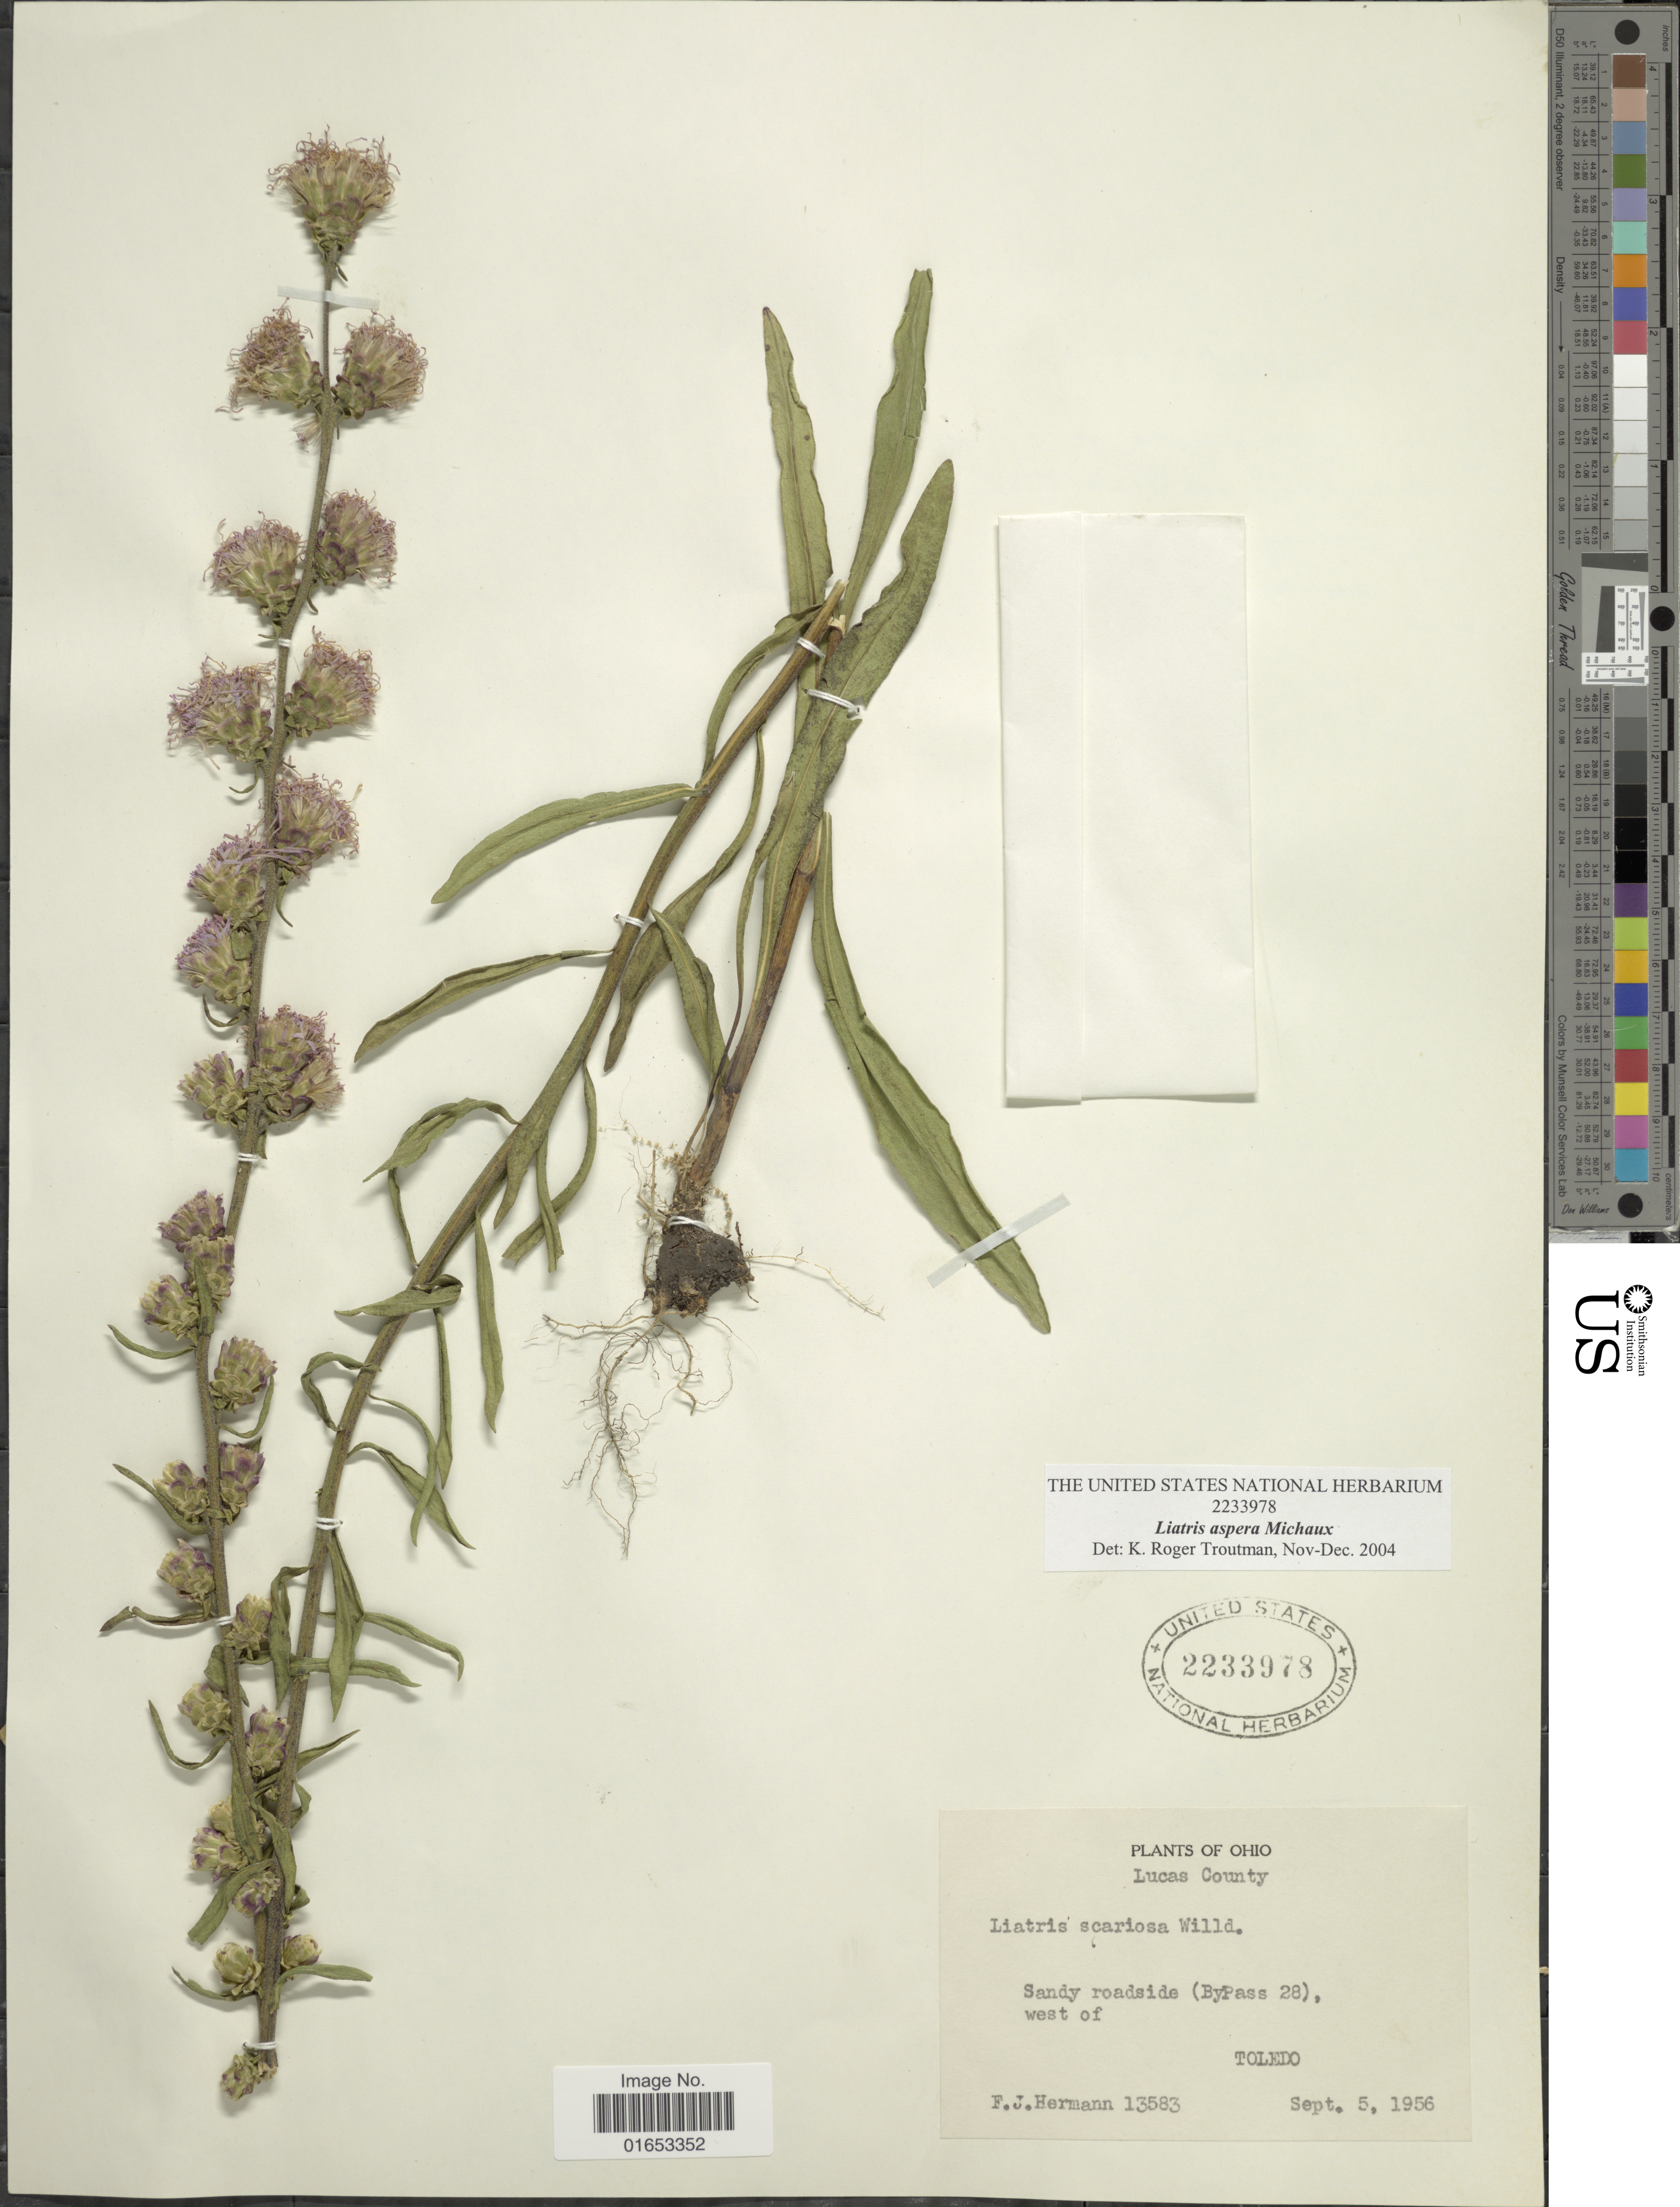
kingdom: Plantae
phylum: Tracheophyta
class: Magnoliopsida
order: Asterales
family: Asteraceae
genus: Liatris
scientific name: Liatris aspera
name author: Michx.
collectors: F. J. Hermann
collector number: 13583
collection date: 1956-09-05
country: United States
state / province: Ohio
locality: Lucas County, Sandy roadside (ByPass 28), west of Toledo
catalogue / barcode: US 2233978